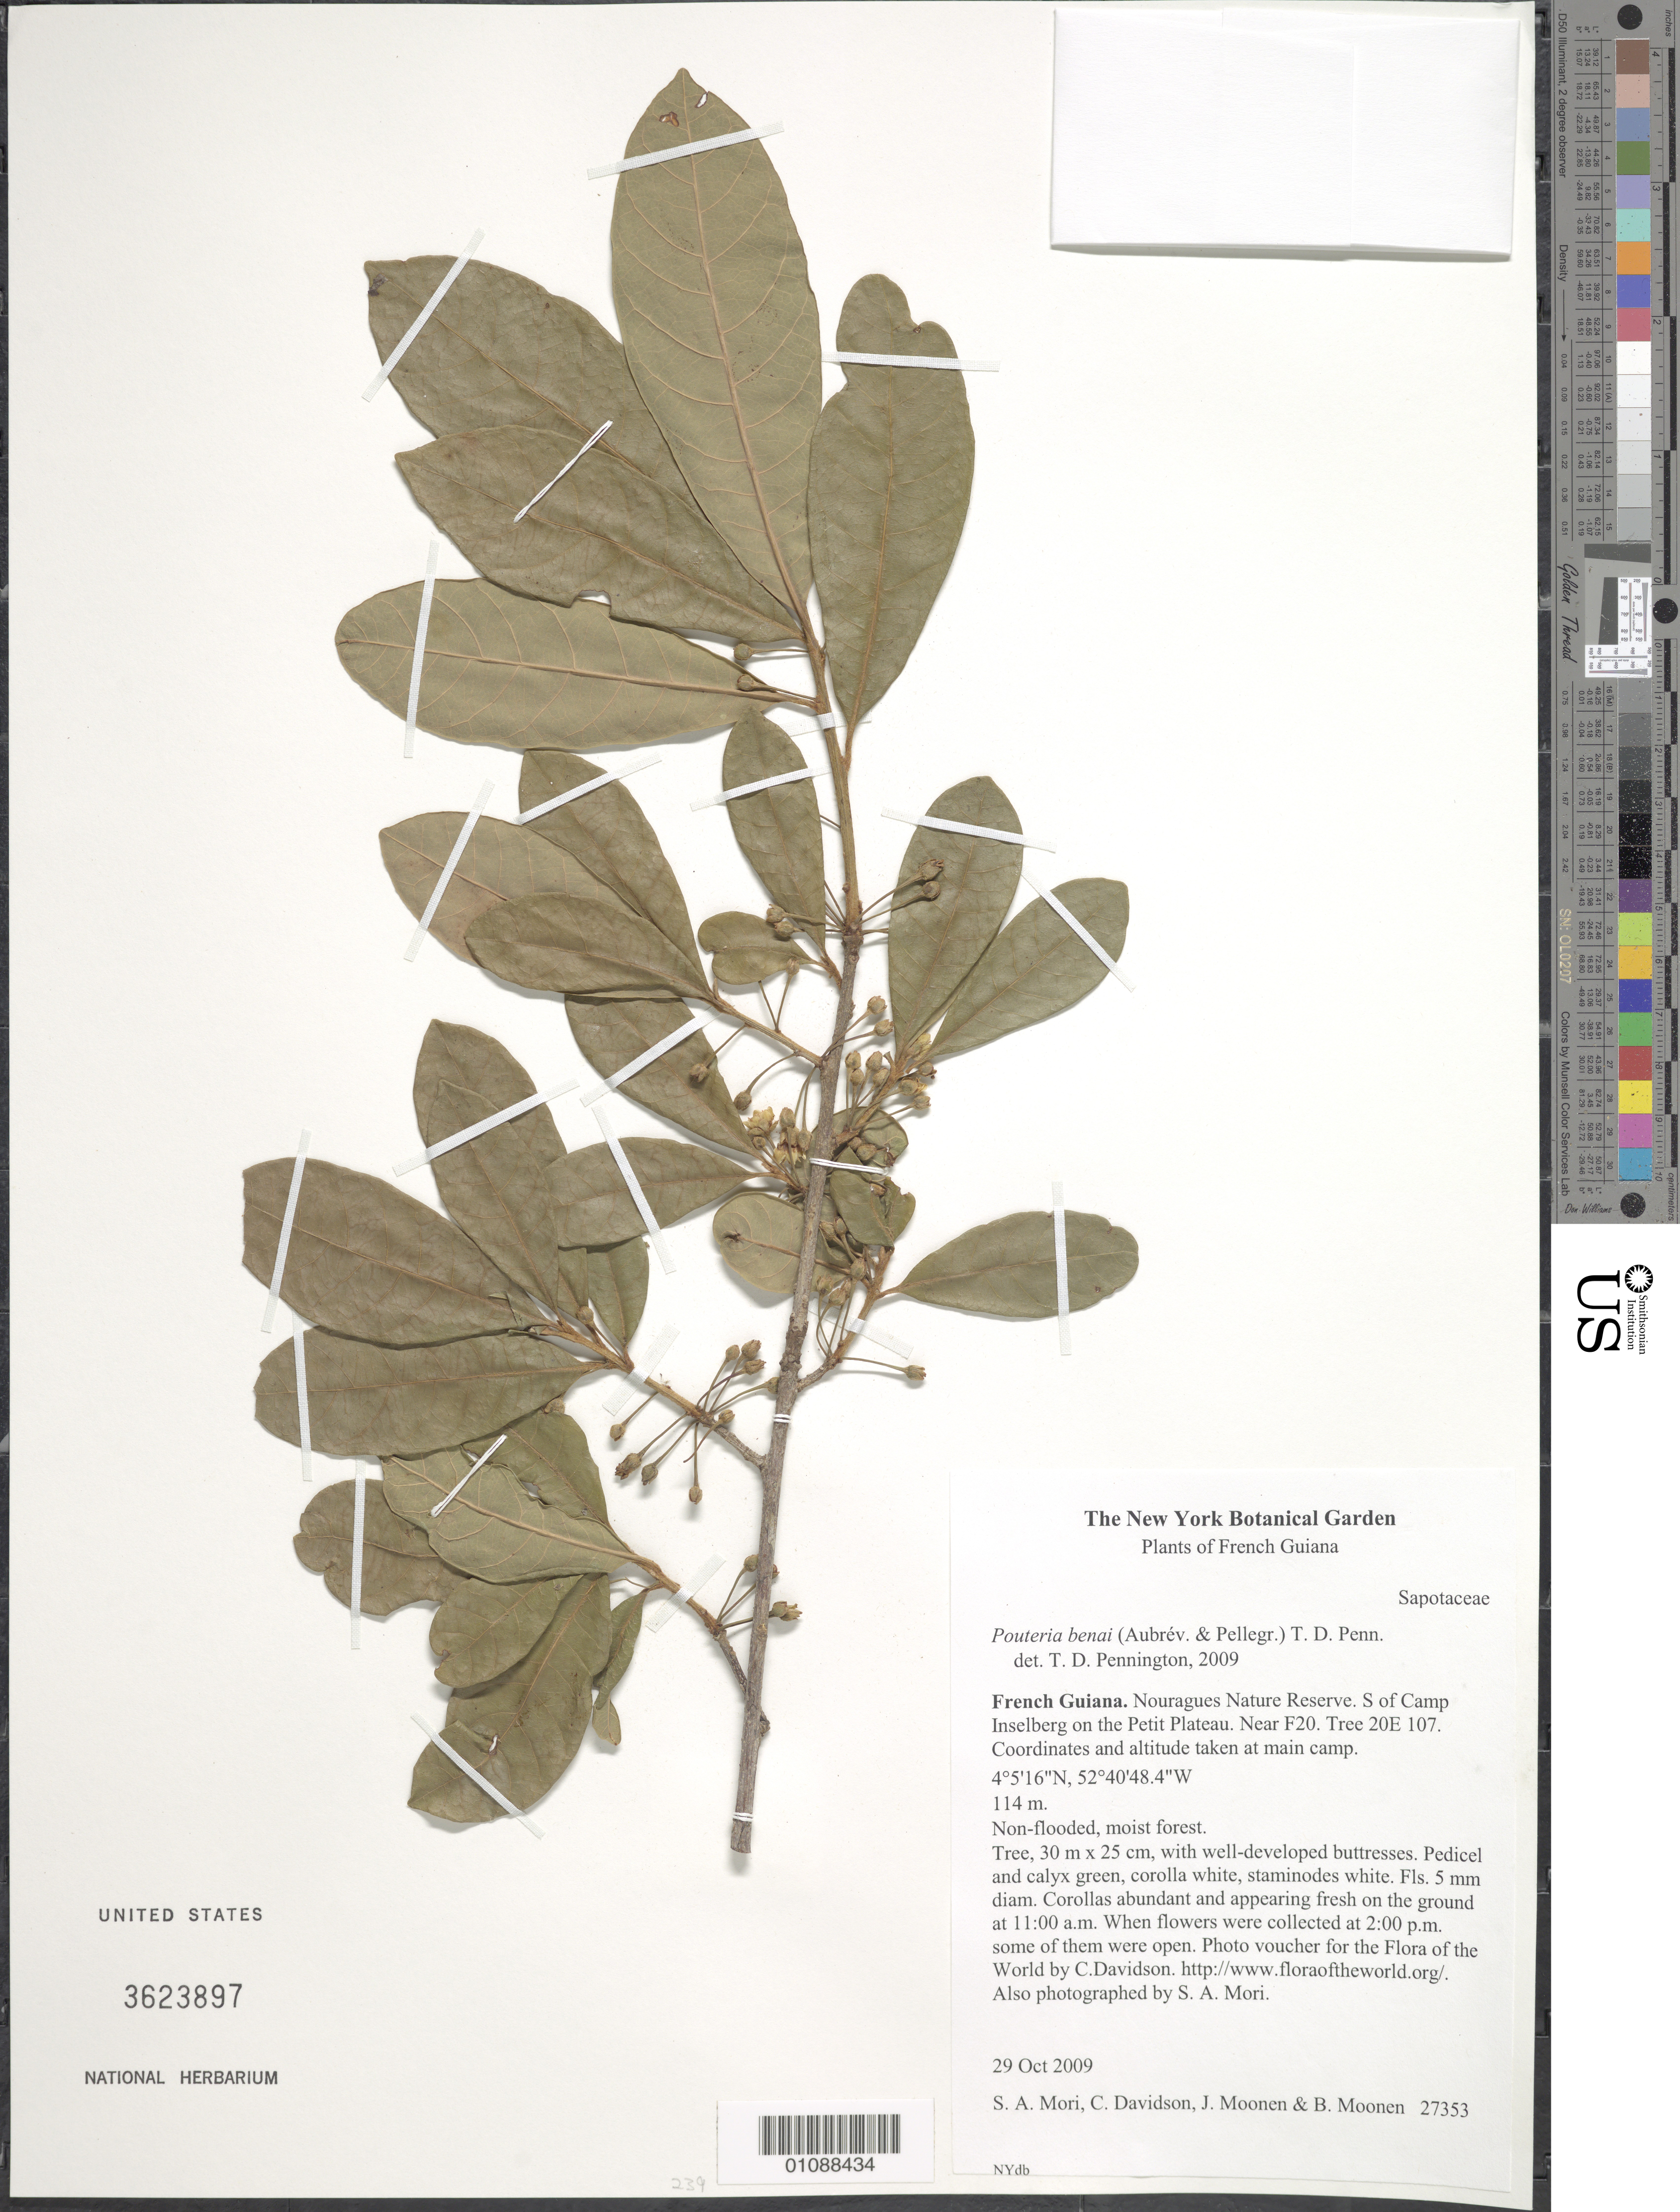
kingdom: Plantae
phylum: Tracheophyta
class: Magnoliopsida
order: Ericales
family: Sapotaceae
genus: Pouteria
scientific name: Pouteria benai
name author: (Aubrév. & Pellegr.) T.D. Penn.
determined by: Pennington, T. D., (K)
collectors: S. Mori, C. Davidson, J. Moonen & B. Moonen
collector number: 27353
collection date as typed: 29-Oct-09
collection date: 2009-10-29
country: French Guiana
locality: Nouragues Nature Reserve. S of Camp Inselberg on the Petit Plateau. Near F20. Tree 20E 107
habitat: Non-flooded, moist forest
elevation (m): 114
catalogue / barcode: US 3623897